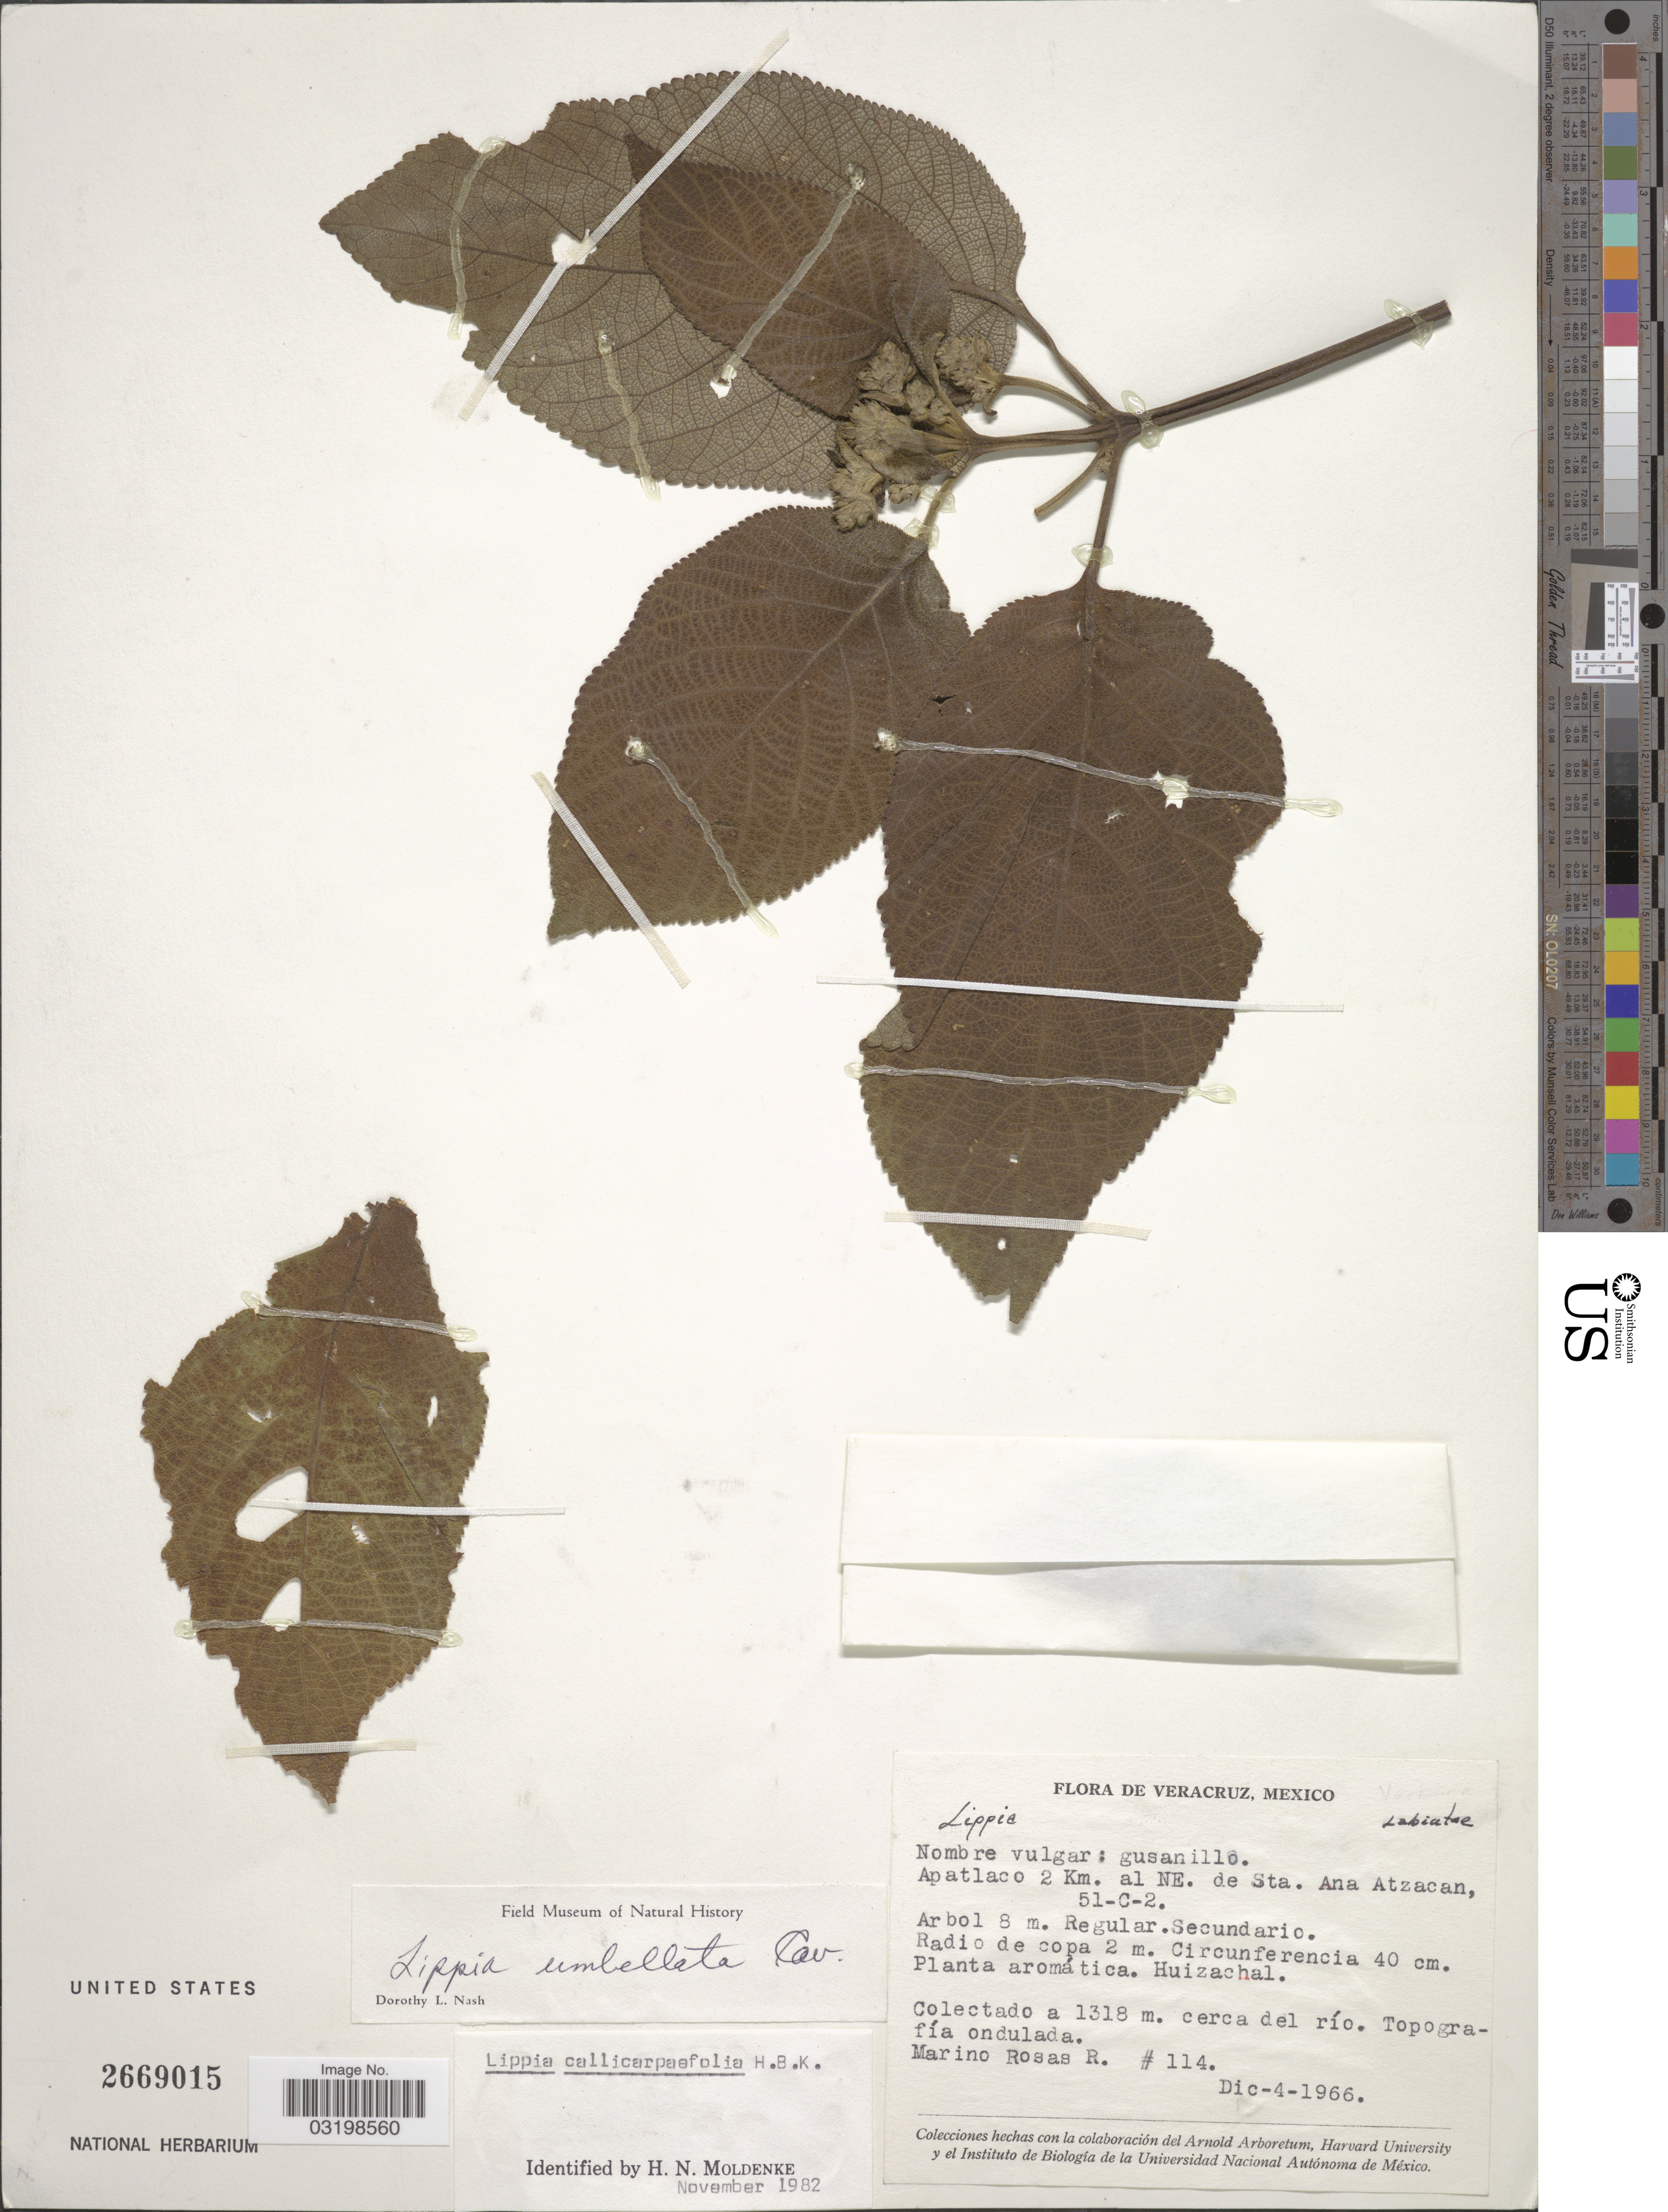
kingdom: Plantae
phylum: Tracheophyta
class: Magnoliopsida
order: Lamiales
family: Verbenaceae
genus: Lippia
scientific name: Lippia umbellata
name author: Cav.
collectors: M. Rosas R.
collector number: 114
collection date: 1966-12-04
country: Mexico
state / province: Veracruz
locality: Veracruz, Apatlaco 2 Km. al NE. de Sta. Ana Atzacan, 51-C-2.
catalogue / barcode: US 2669015